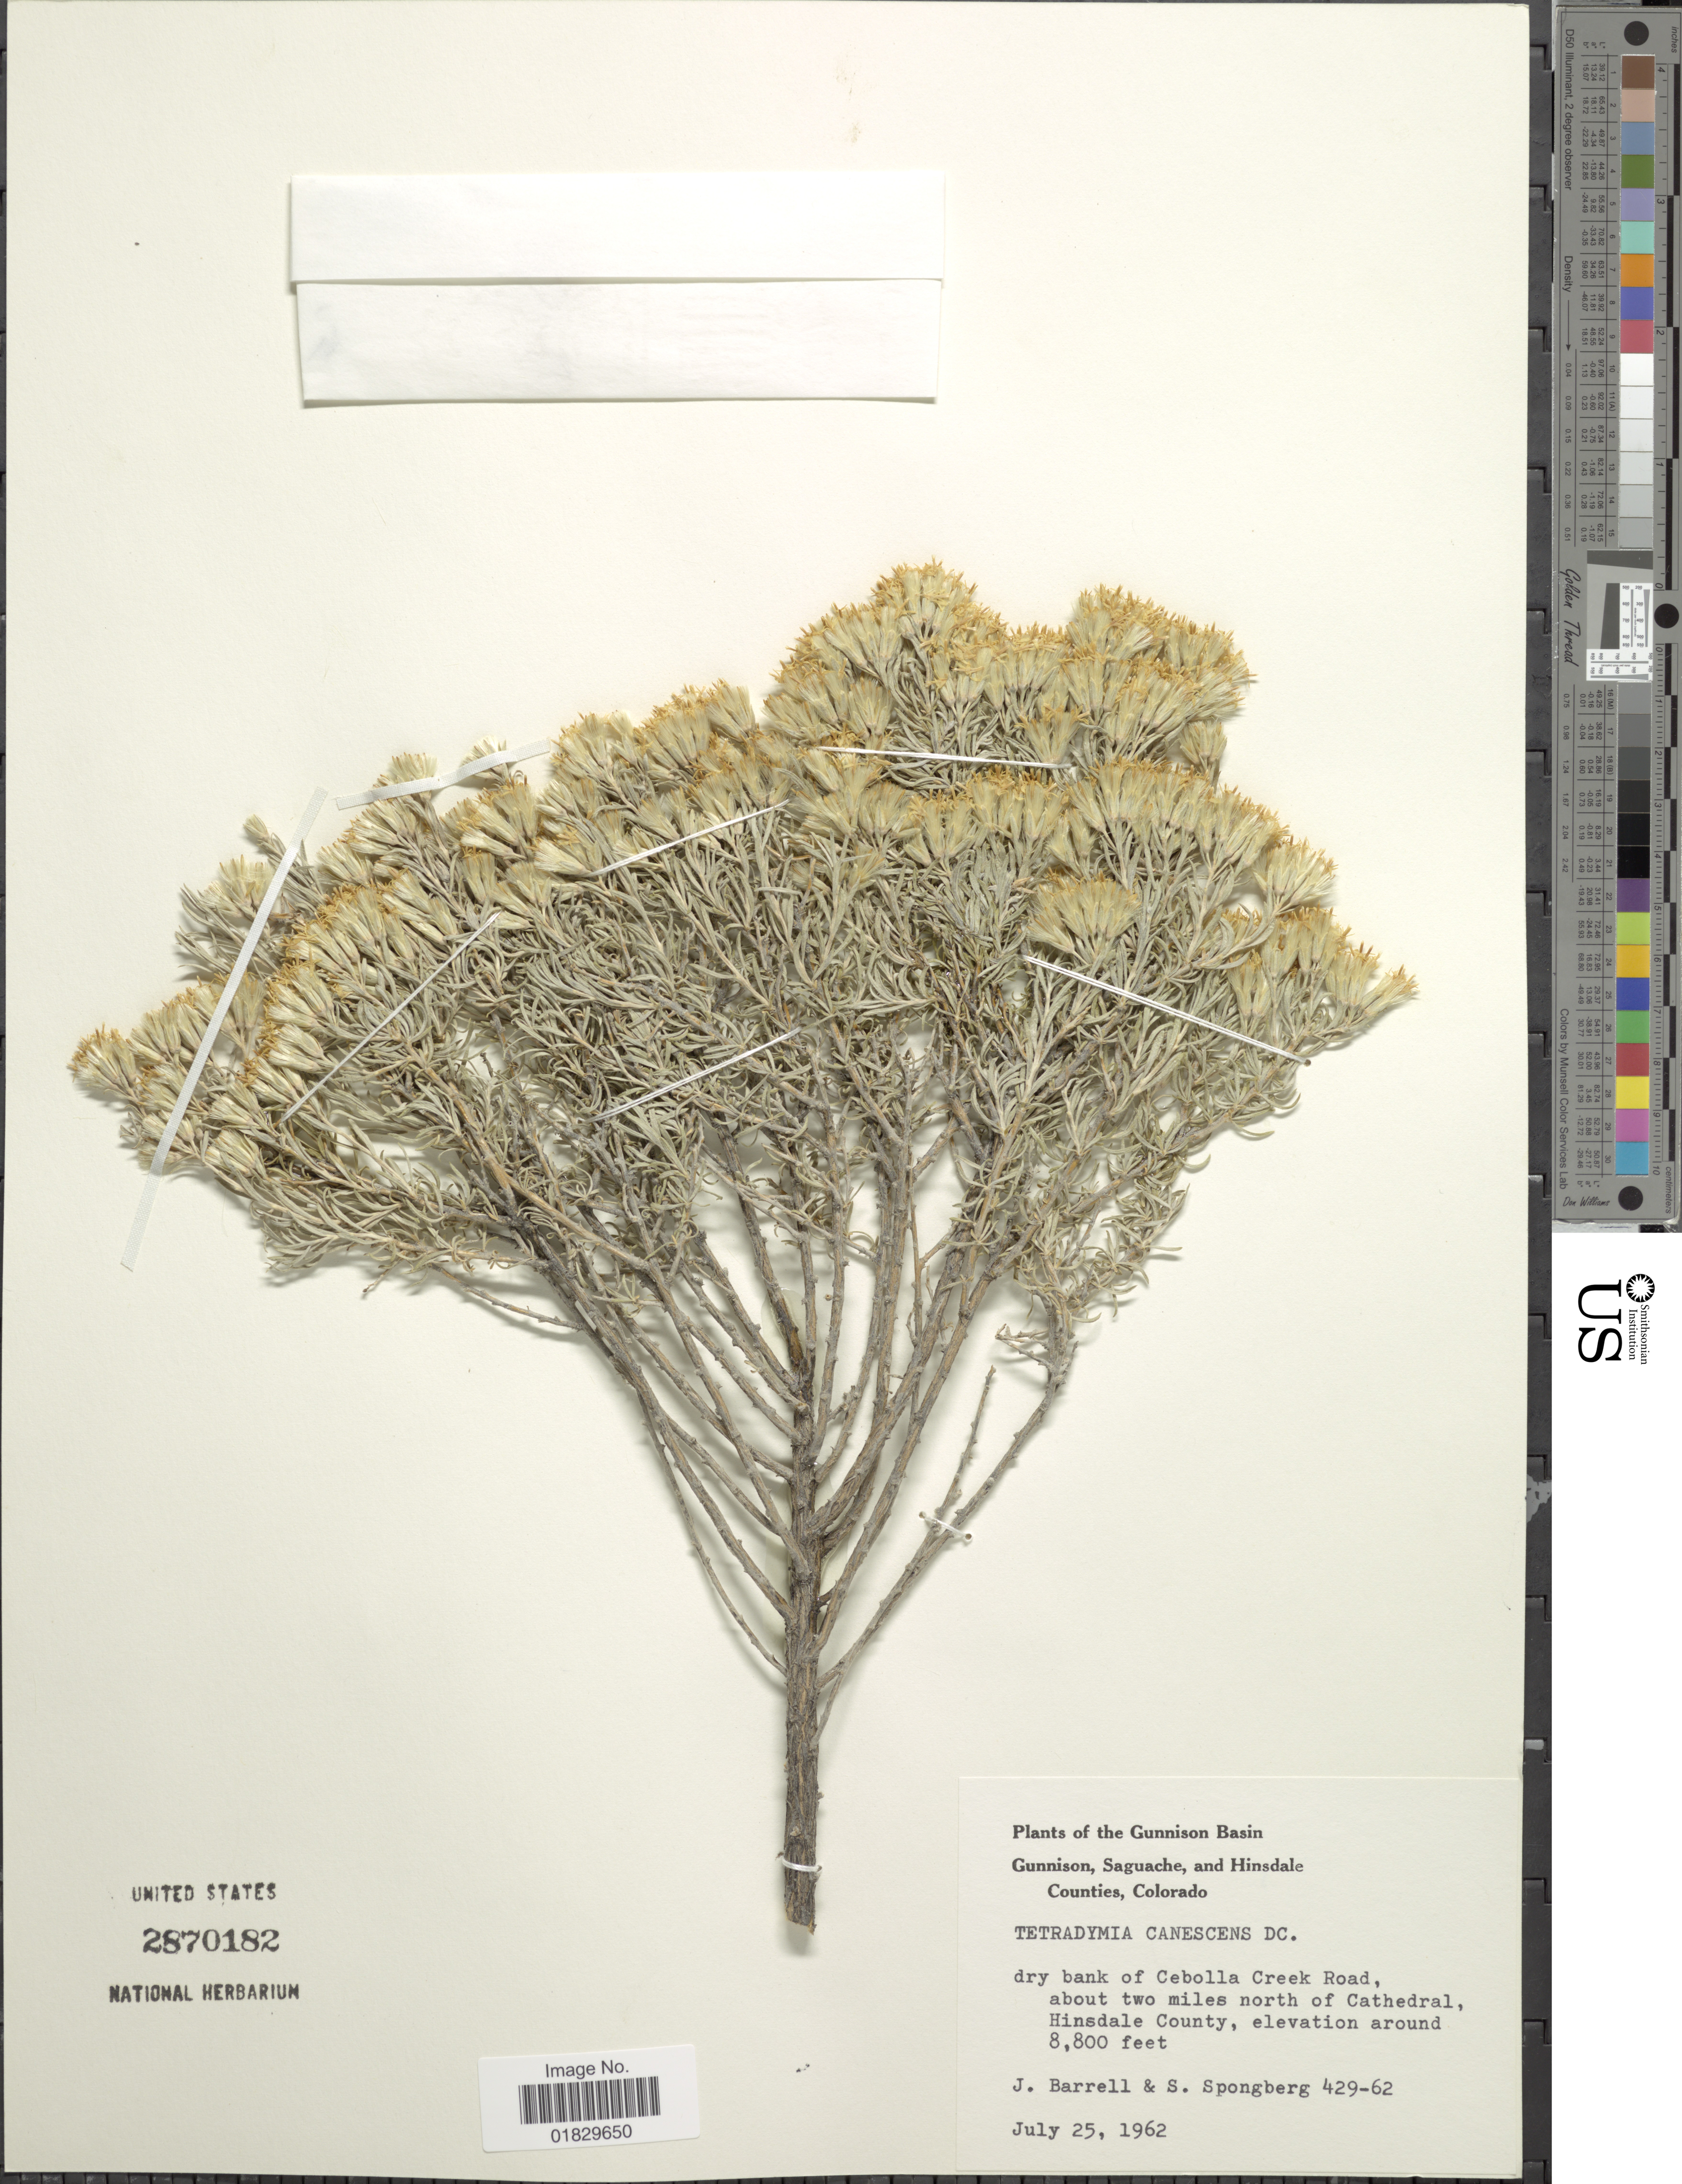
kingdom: Plantae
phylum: Tracheophyta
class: Magnoliopsida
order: Asterales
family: Asteraceae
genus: Tetradymia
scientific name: Tetradymia canescens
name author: DC.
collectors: J. Barrell & S. A.Spongberg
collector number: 429-62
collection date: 1962-07-25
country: United States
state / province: Colorado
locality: Gunnison Basin. Gunnison, Saguache, and Hinsdale Counties, Colorado. Dry bank of Cebolla Creek Road, about two miles north of Cathedral, Hinsdale County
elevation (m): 2682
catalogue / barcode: US 2870182